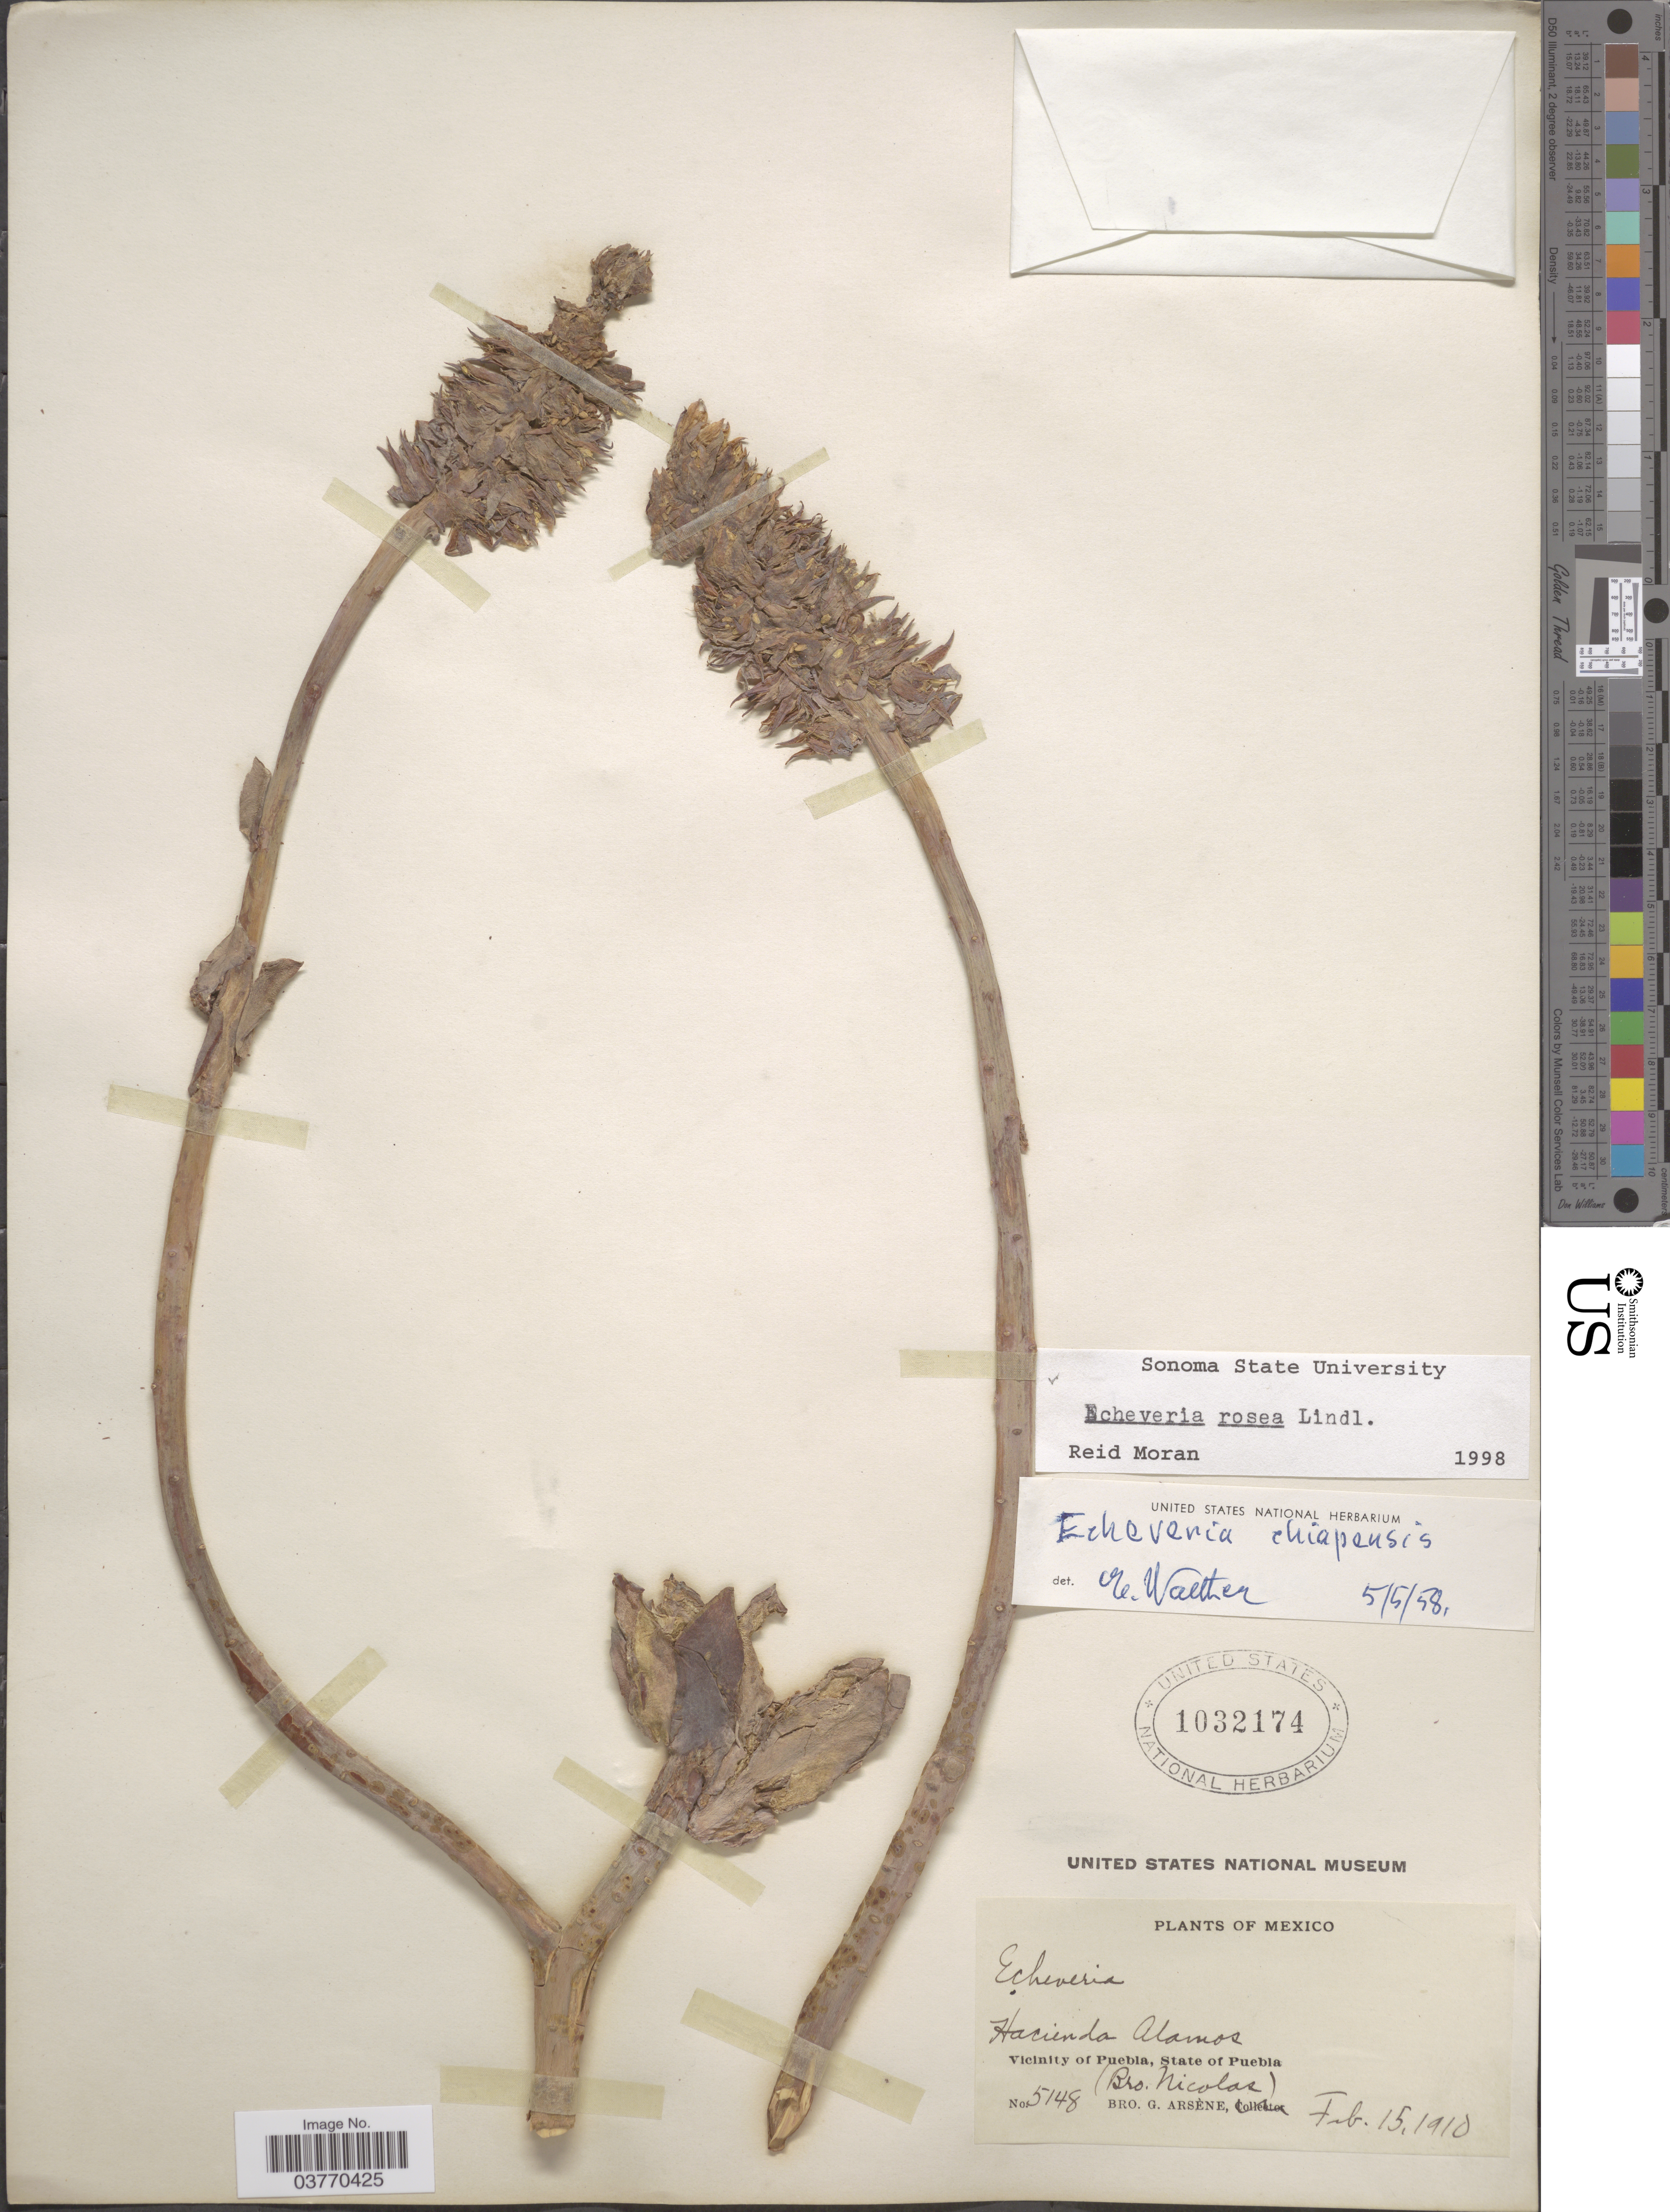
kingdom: Plantae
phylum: Tracheophyta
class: Magnoliopsida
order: Saxifragales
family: Crassulaceae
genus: Echeveria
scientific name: Echeveria rosea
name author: Lindl.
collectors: Bro. G. Arsène & B. Nicolas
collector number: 5148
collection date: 1910-02-15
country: Mexico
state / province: Puebla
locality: Hacienda Alamos. Vicinity of Puebla.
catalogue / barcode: US 1032174